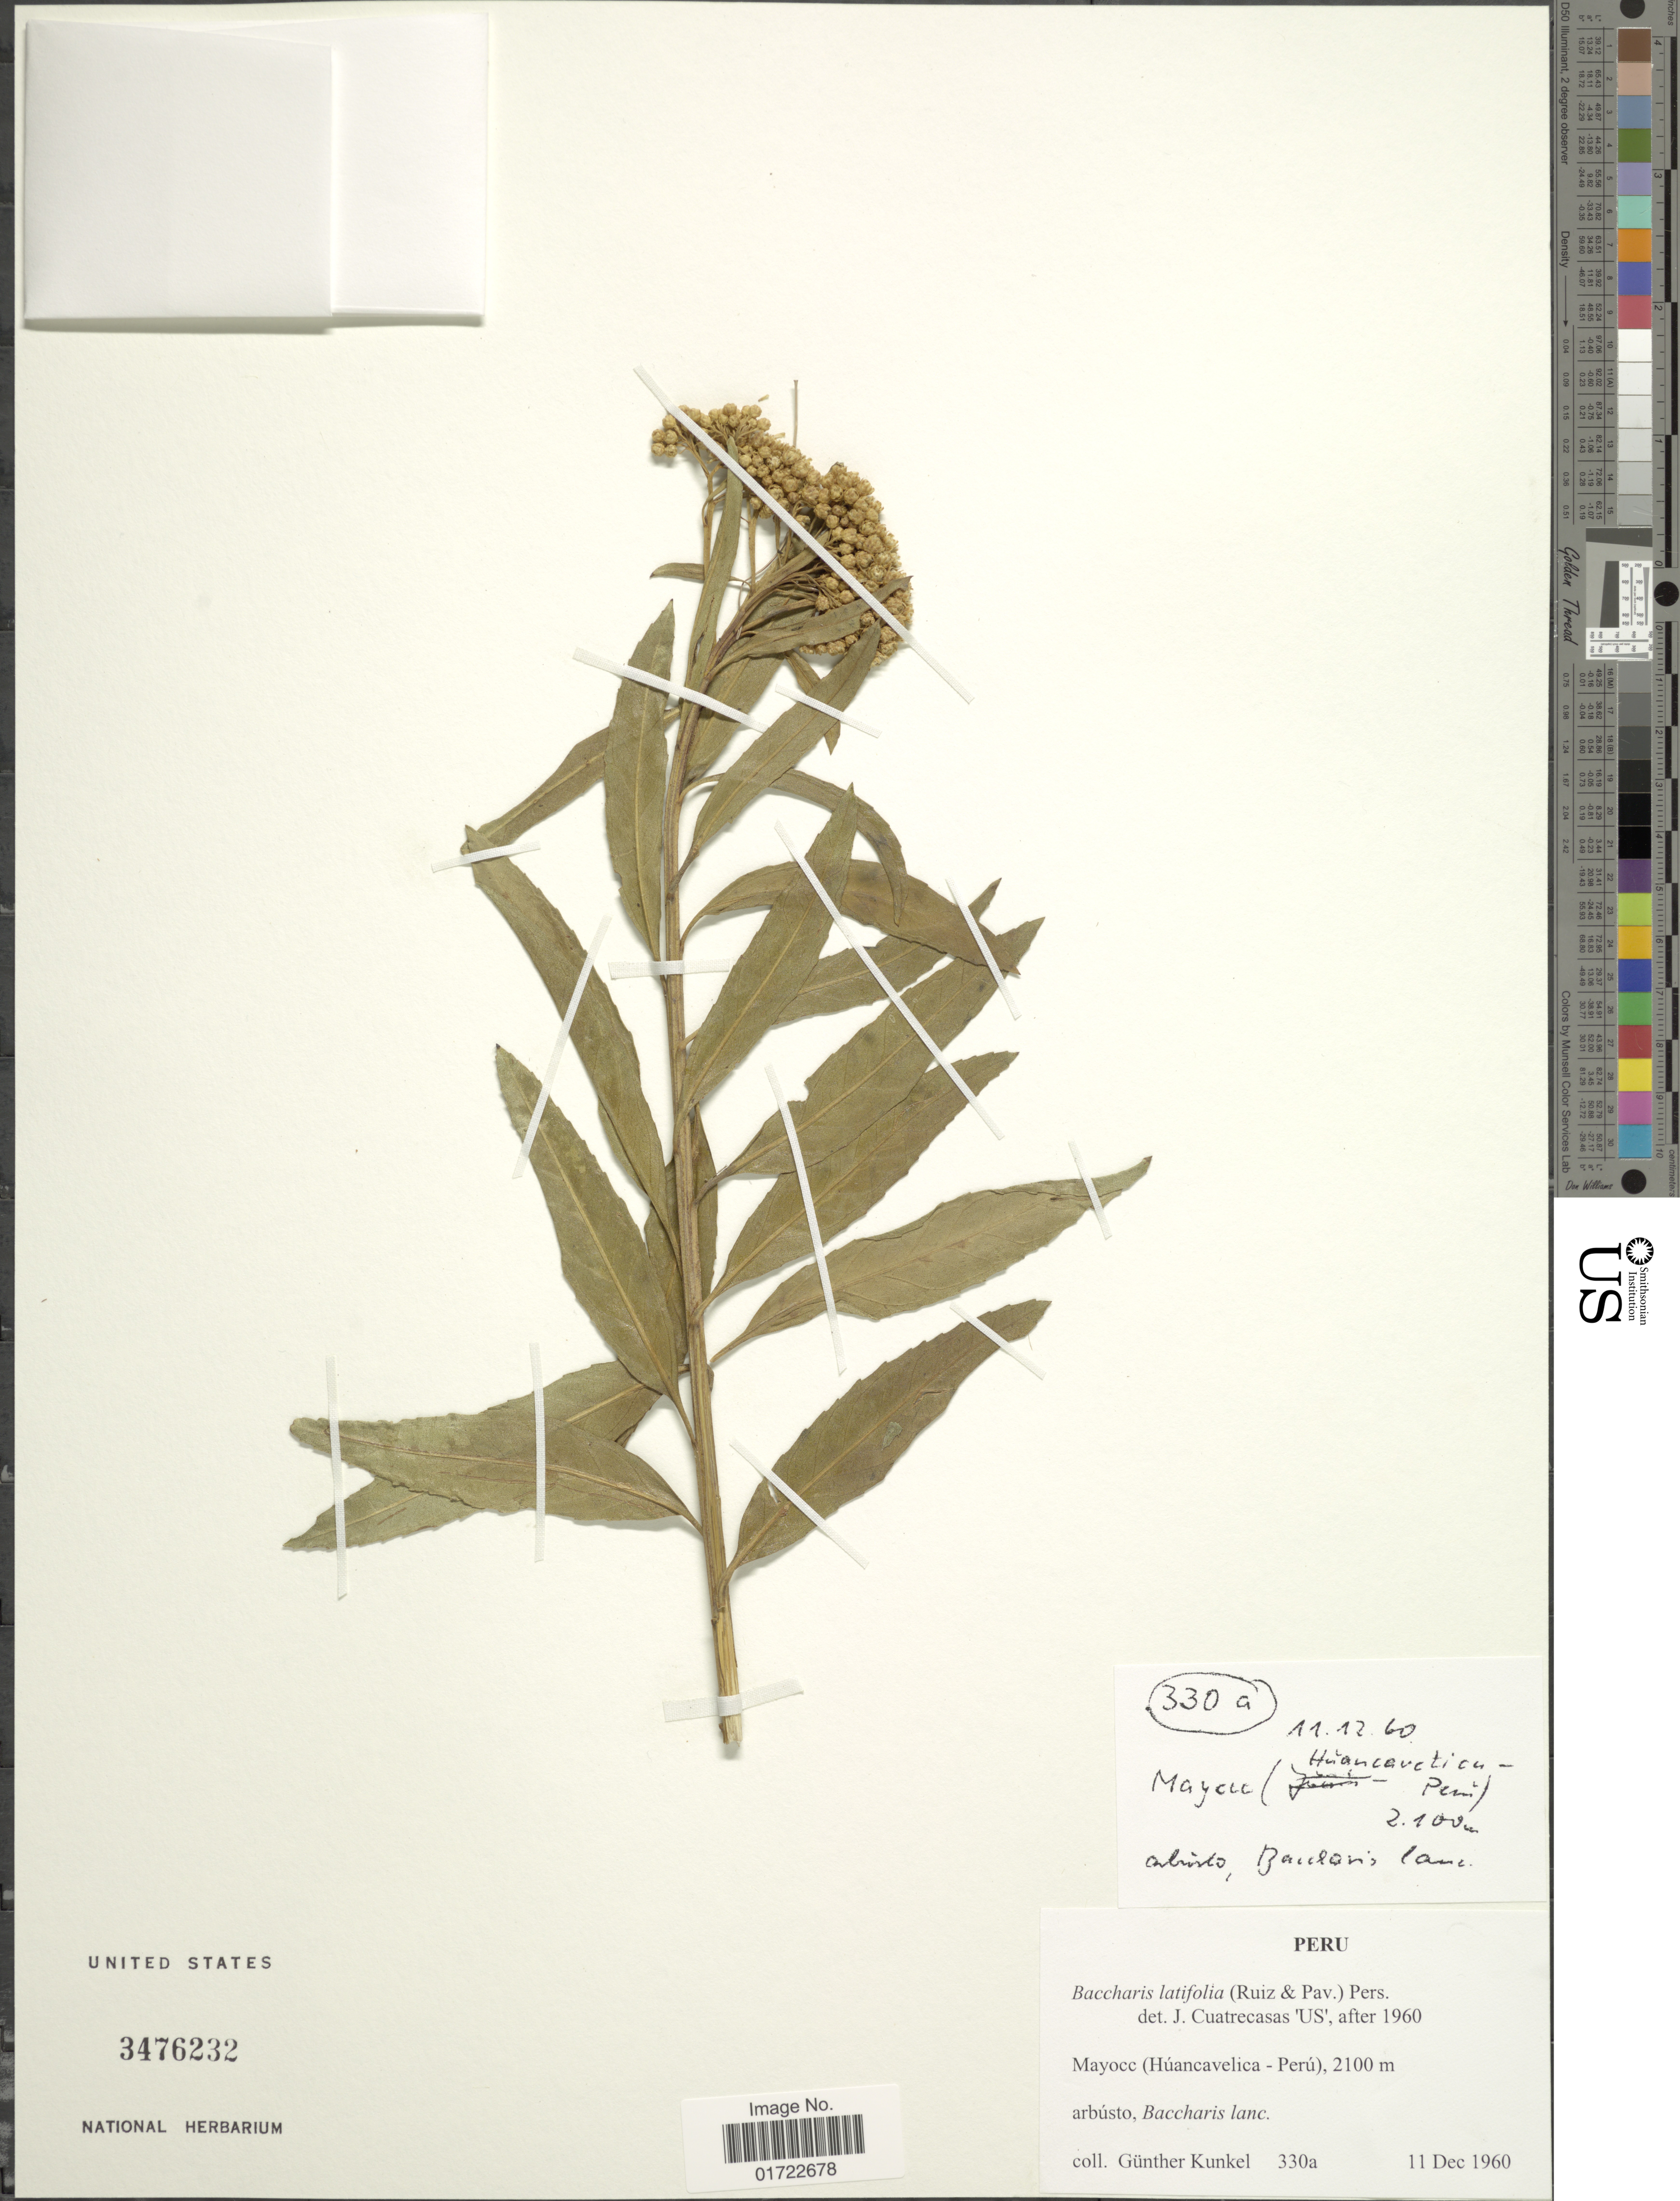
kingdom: Plantae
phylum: Tracheophyta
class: Magnoliopsida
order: Asterales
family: Asteraceae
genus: Baccharis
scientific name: Baccharis latifolia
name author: (Ruiz & Pav.) Pers.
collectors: G. Kunkel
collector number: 330a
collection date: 1960-12-11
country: Peru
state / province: Huancavelica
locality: Mayocc.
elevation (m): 2100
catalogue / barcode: US 3476232